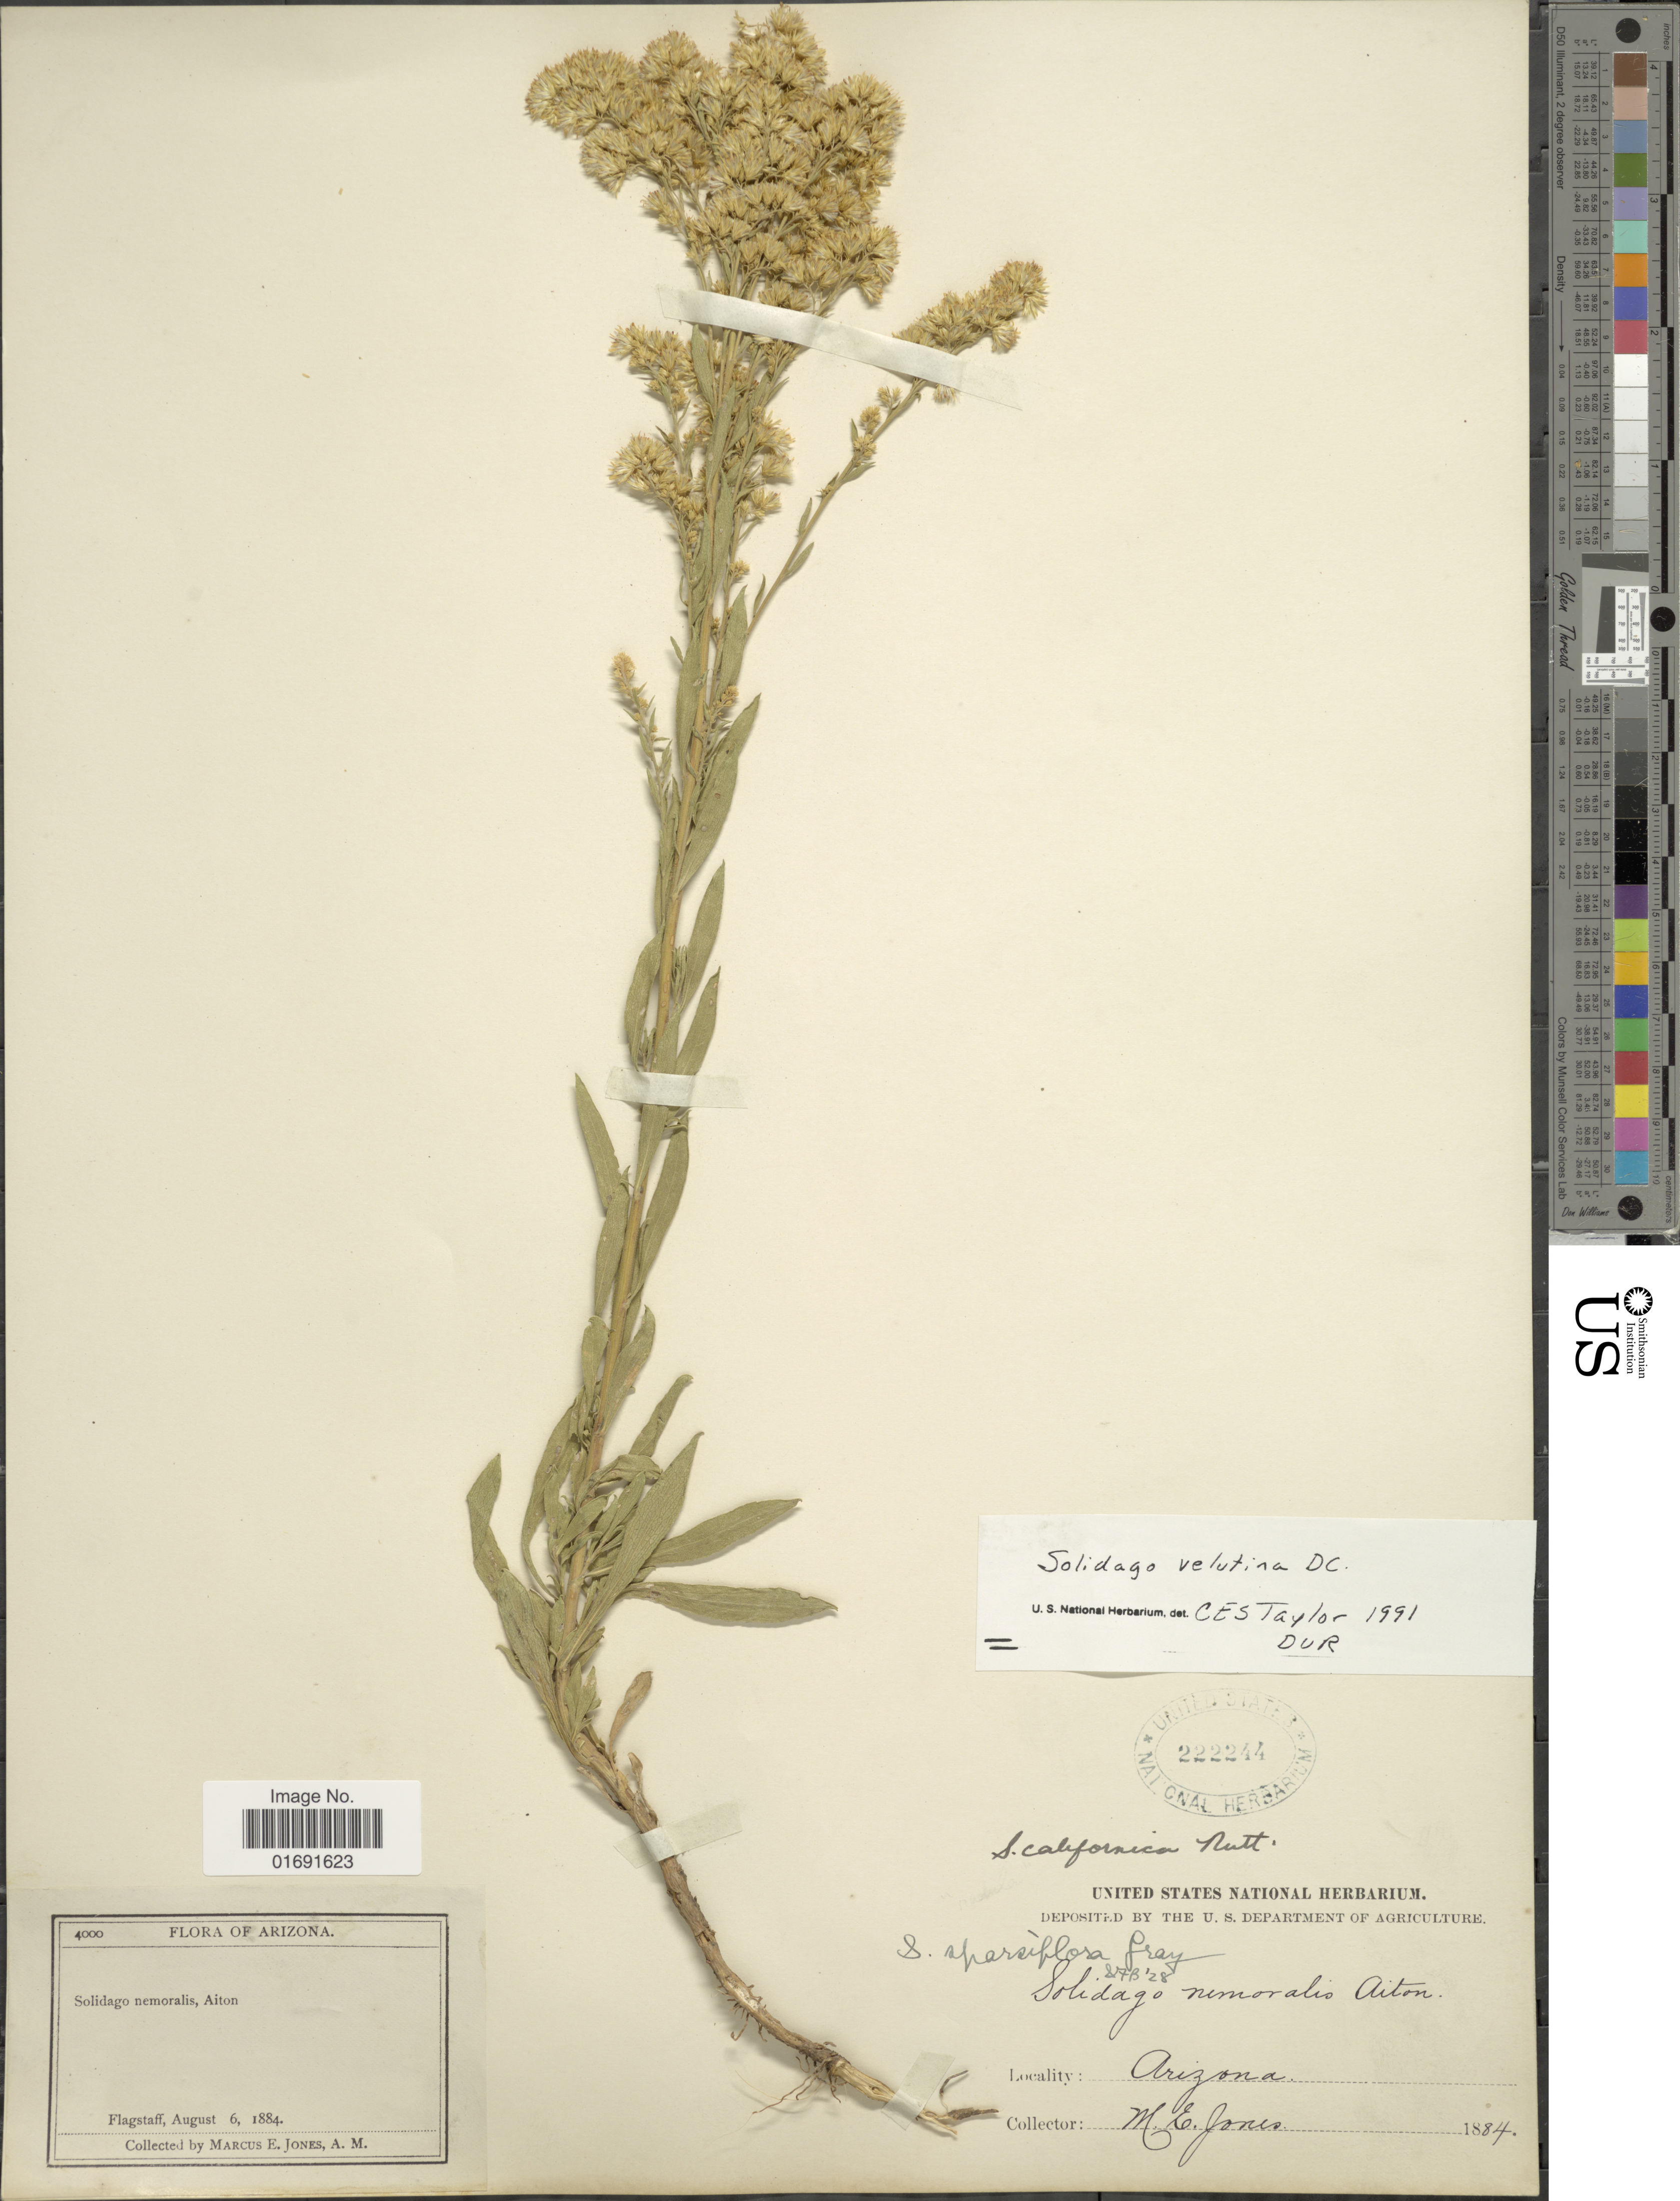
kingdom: Plantae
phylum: Tracheophyta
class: Magnoliopsida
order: Asterales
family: Asteraceae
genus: Solidago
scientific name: Solidago velutina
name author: DC.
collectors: M. E. Jones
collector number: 4000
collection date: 1884-08-06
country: United States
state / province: Arizona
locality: Flagstaff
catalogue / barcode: US 222244